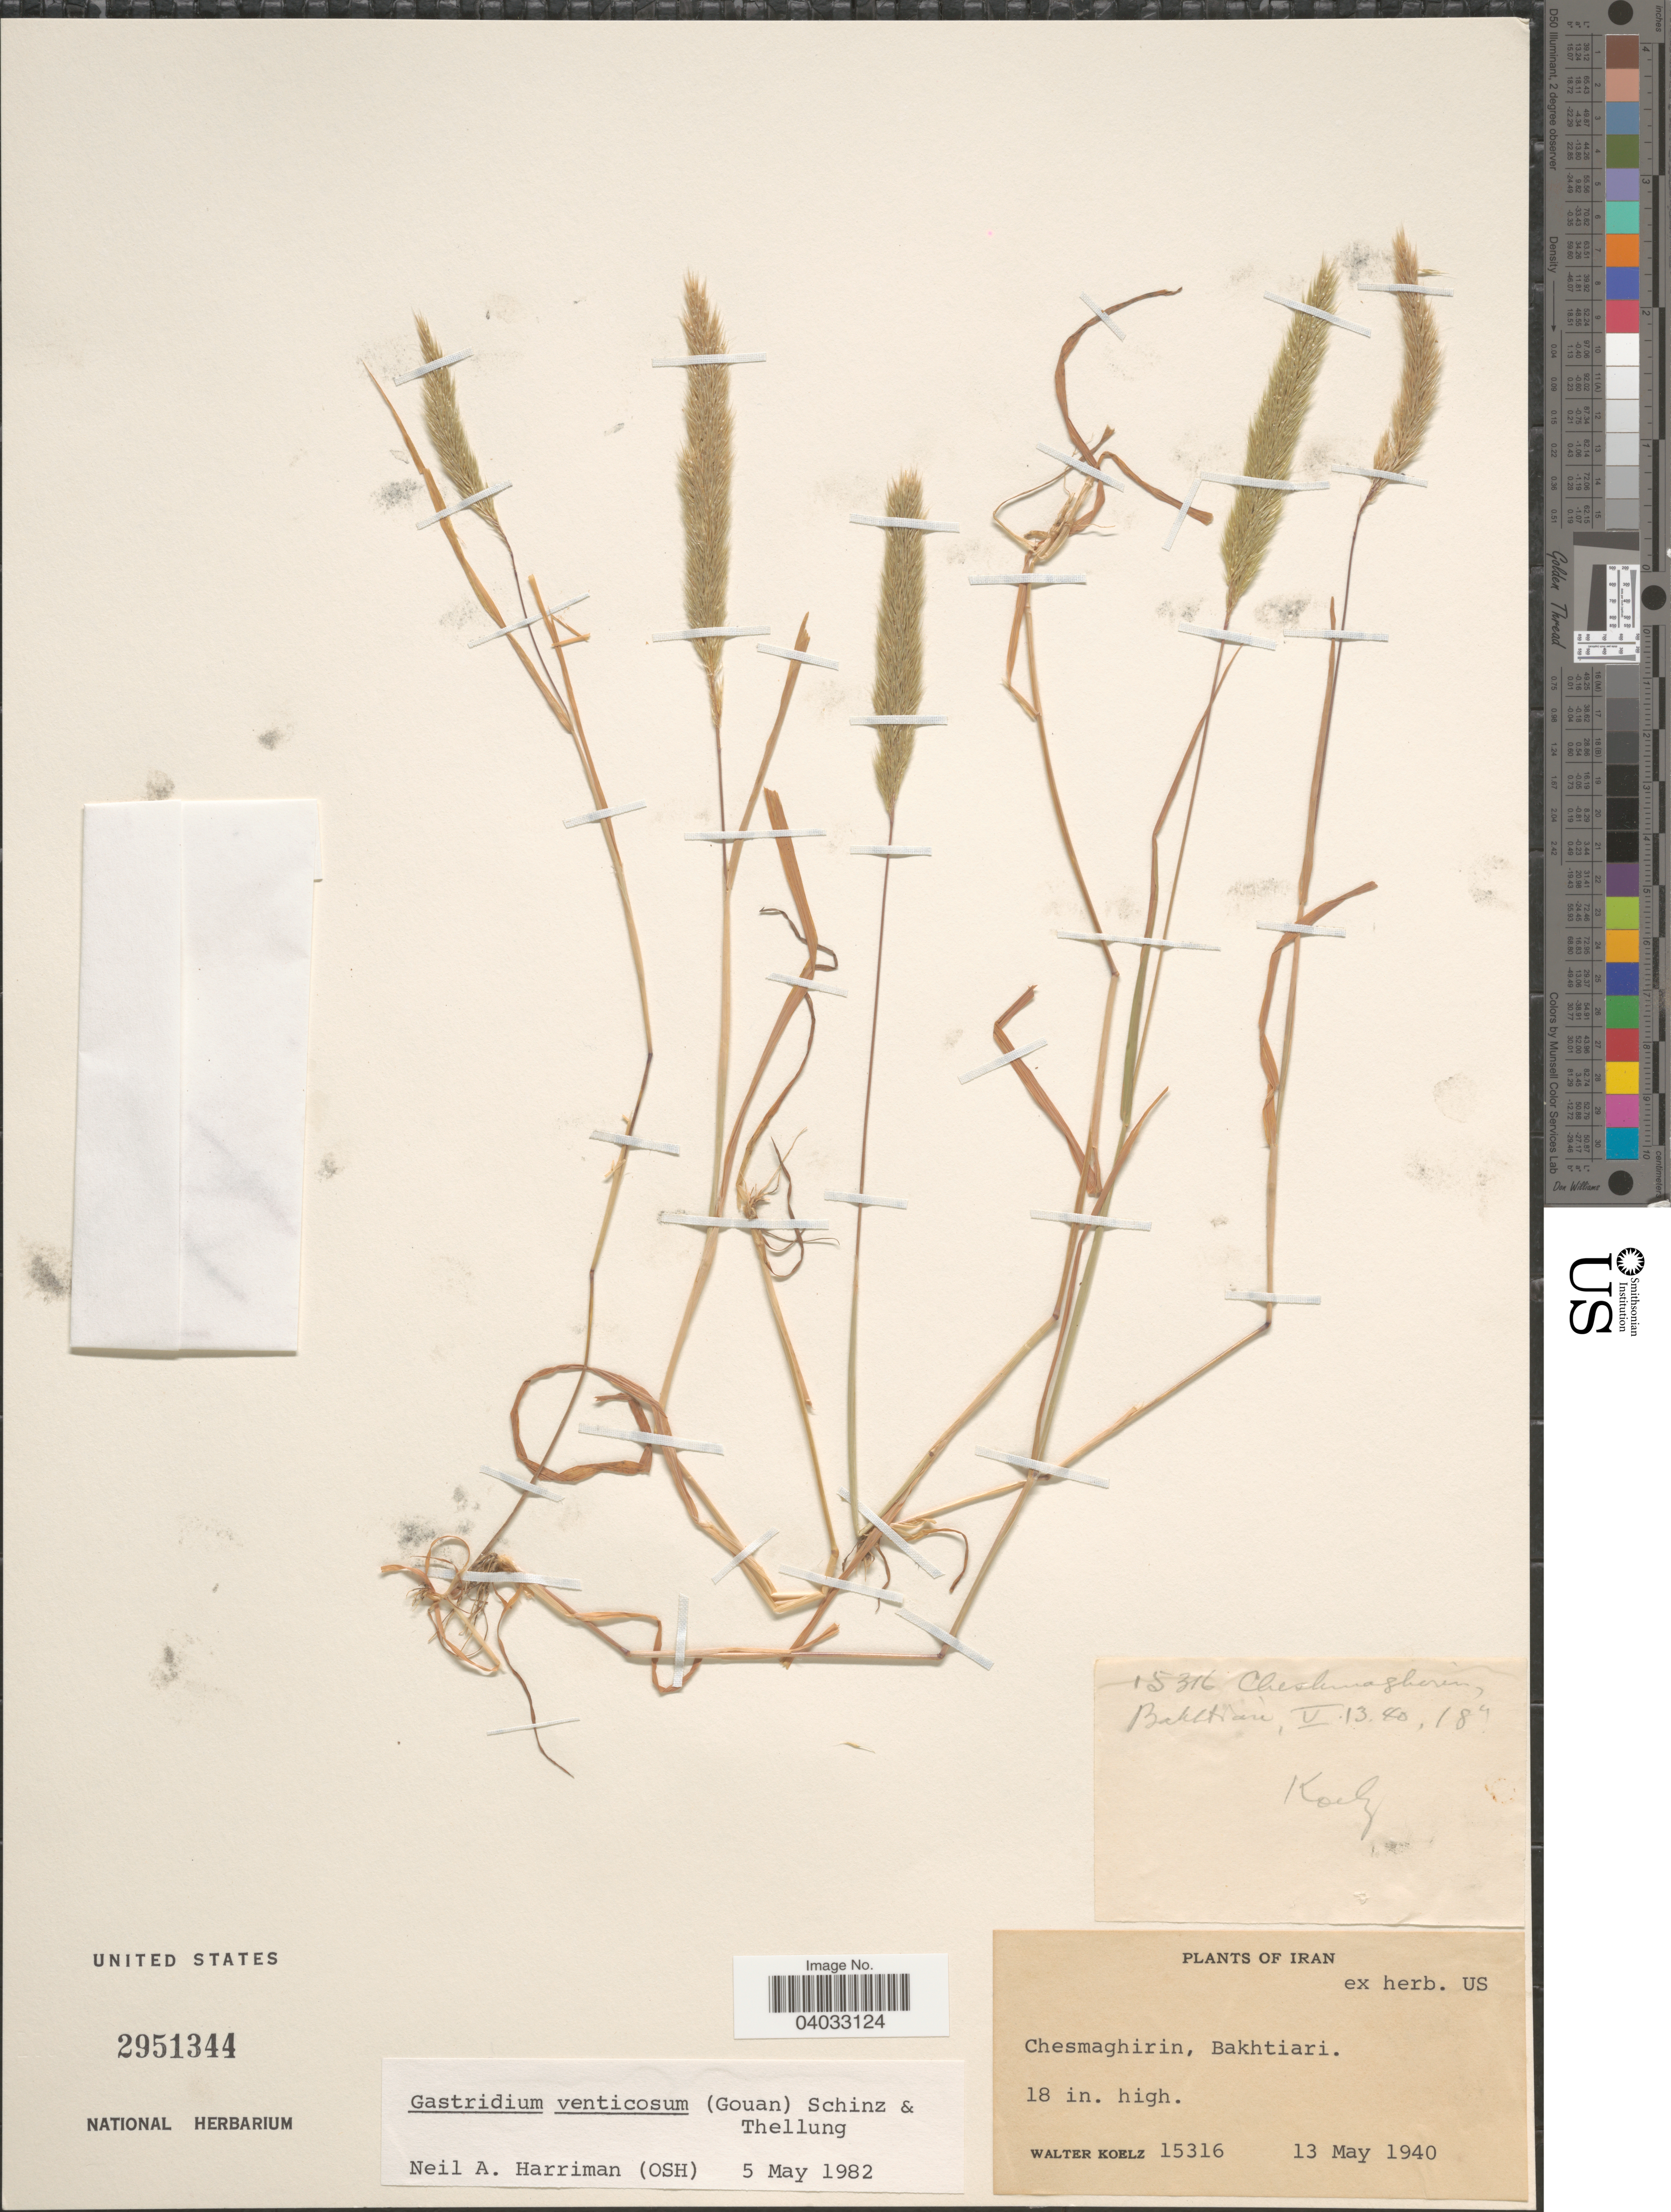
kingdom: Plantae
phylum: Tracheophyta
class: Liliopsida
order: Poales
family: Poaceae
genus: Gastridium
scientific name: Gastridium ventricosum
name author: (Gouan) Schinz & Thell.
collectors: W. N. Koelz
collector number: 15316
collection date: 1940-05-13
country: Iran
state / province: Chahar Mahaal and Bakhtiari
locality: Chesmagshirin, Bakhtiari.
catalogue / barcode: US 2951344